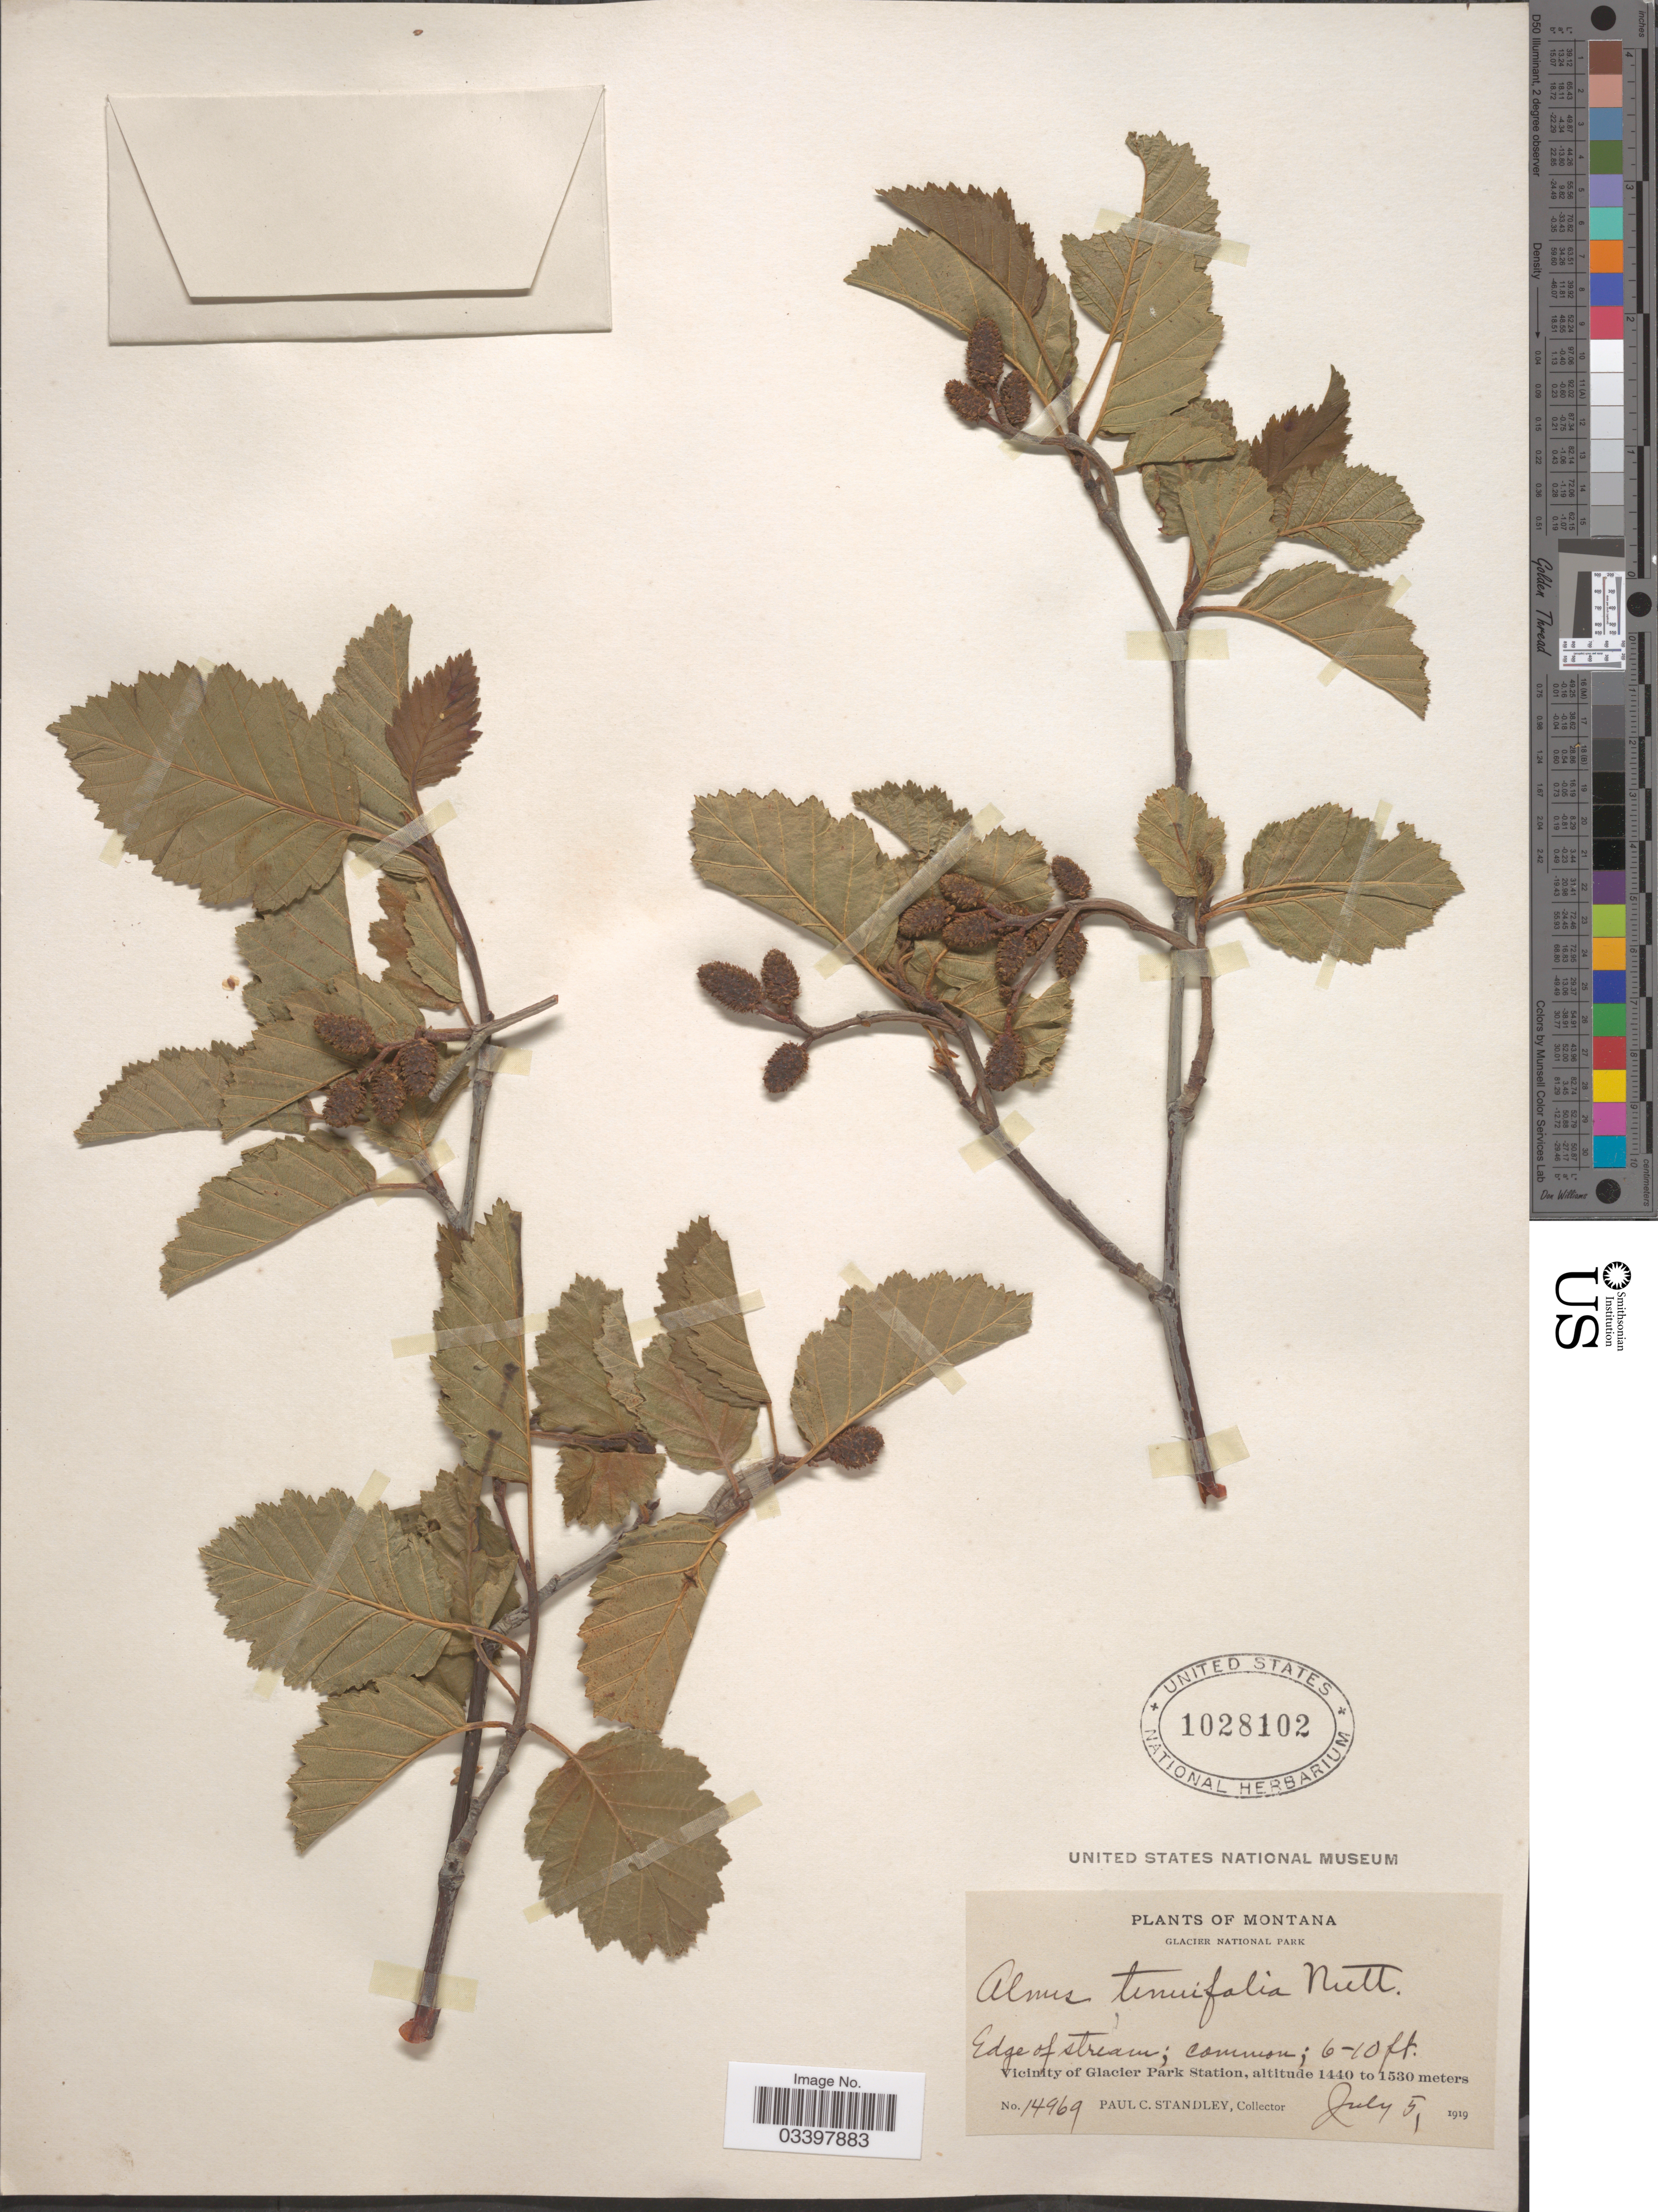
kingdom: Plantae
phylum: Tracheophyta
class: Magnoliopsida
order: Fagales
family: Betulaceae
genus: Alnus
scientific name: Alnus incana subsp. tenuifolia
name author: (Nutt.) Breitung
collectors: P. C. Standley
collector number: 14969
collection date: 1919-07-05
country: United States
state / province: Montana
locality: Glacier National Park. Vicinity of Glacier Park Station.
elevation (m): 1440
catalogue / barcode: US 1028102